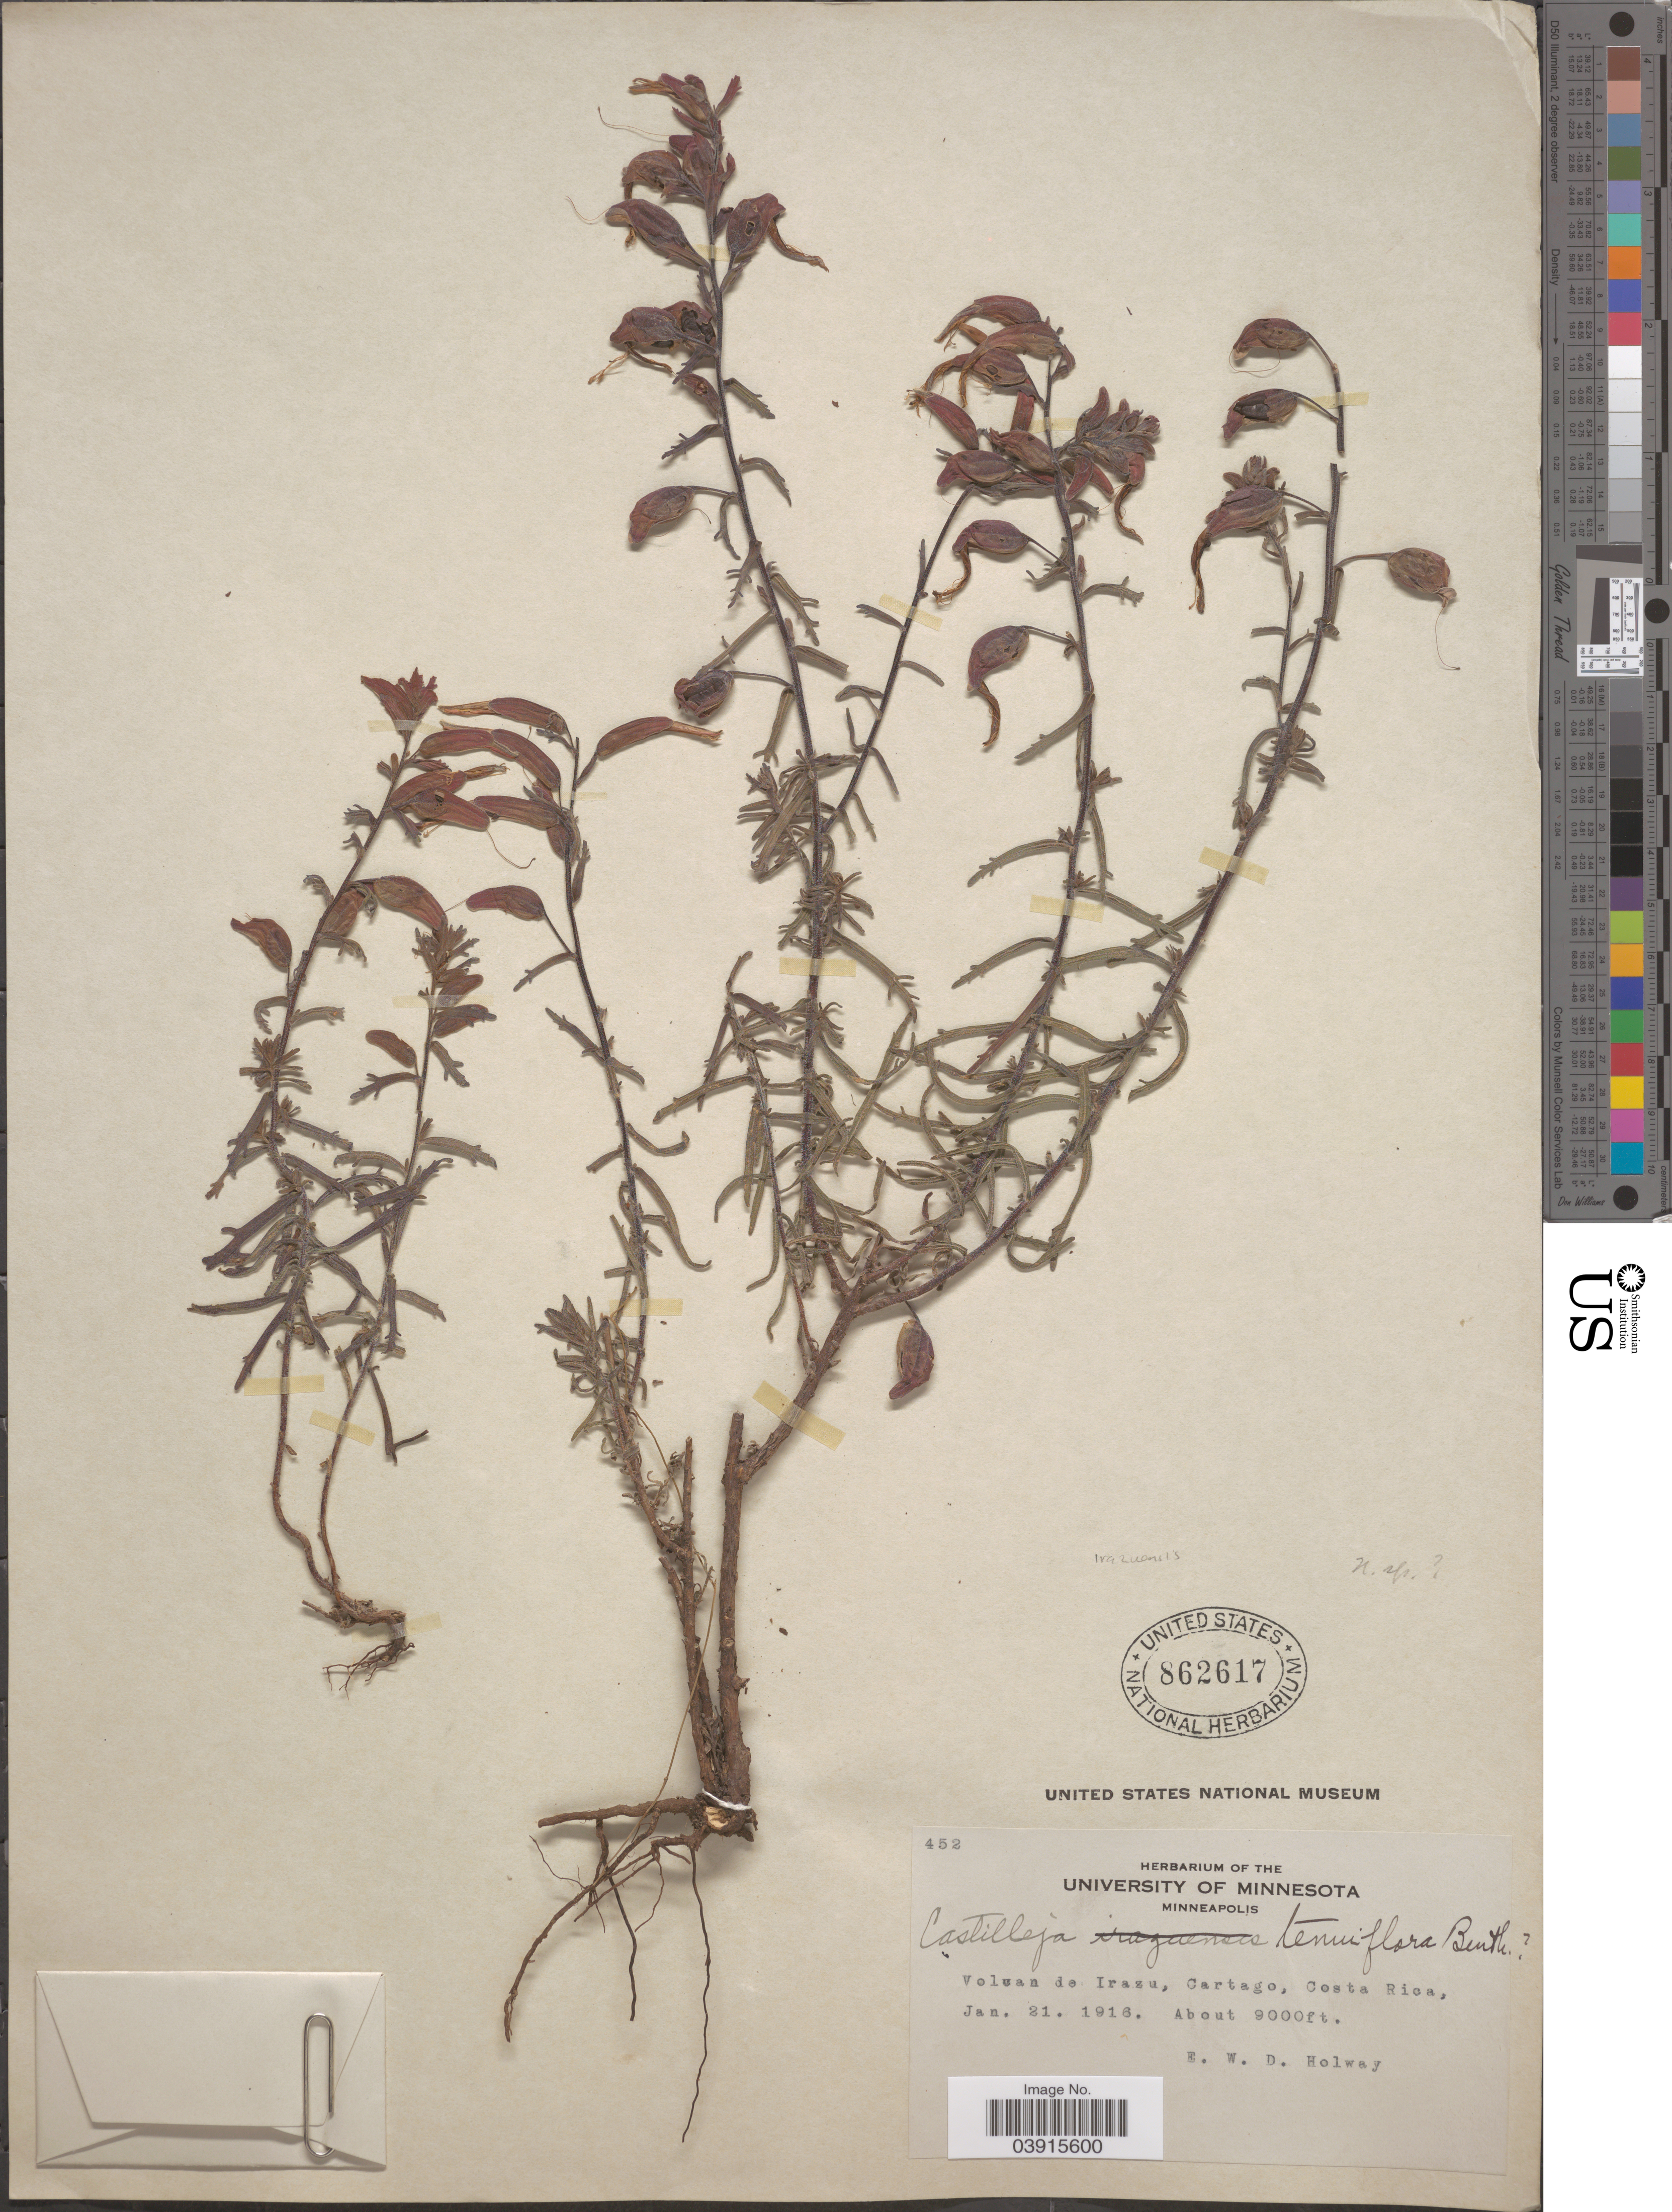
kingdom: Plantae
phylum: Tracheophyta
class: Magnoliopsida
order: Lamiales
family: Orobanchaceae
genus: Castilleja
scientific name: Castilleja tenuiflora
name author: Benth.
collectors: E. W. D. Holway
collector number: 452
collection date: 1916-01-21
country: Costa Rica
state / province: Cartago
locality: Volcan de Irazu.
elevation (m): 2743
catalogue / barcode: US 862617